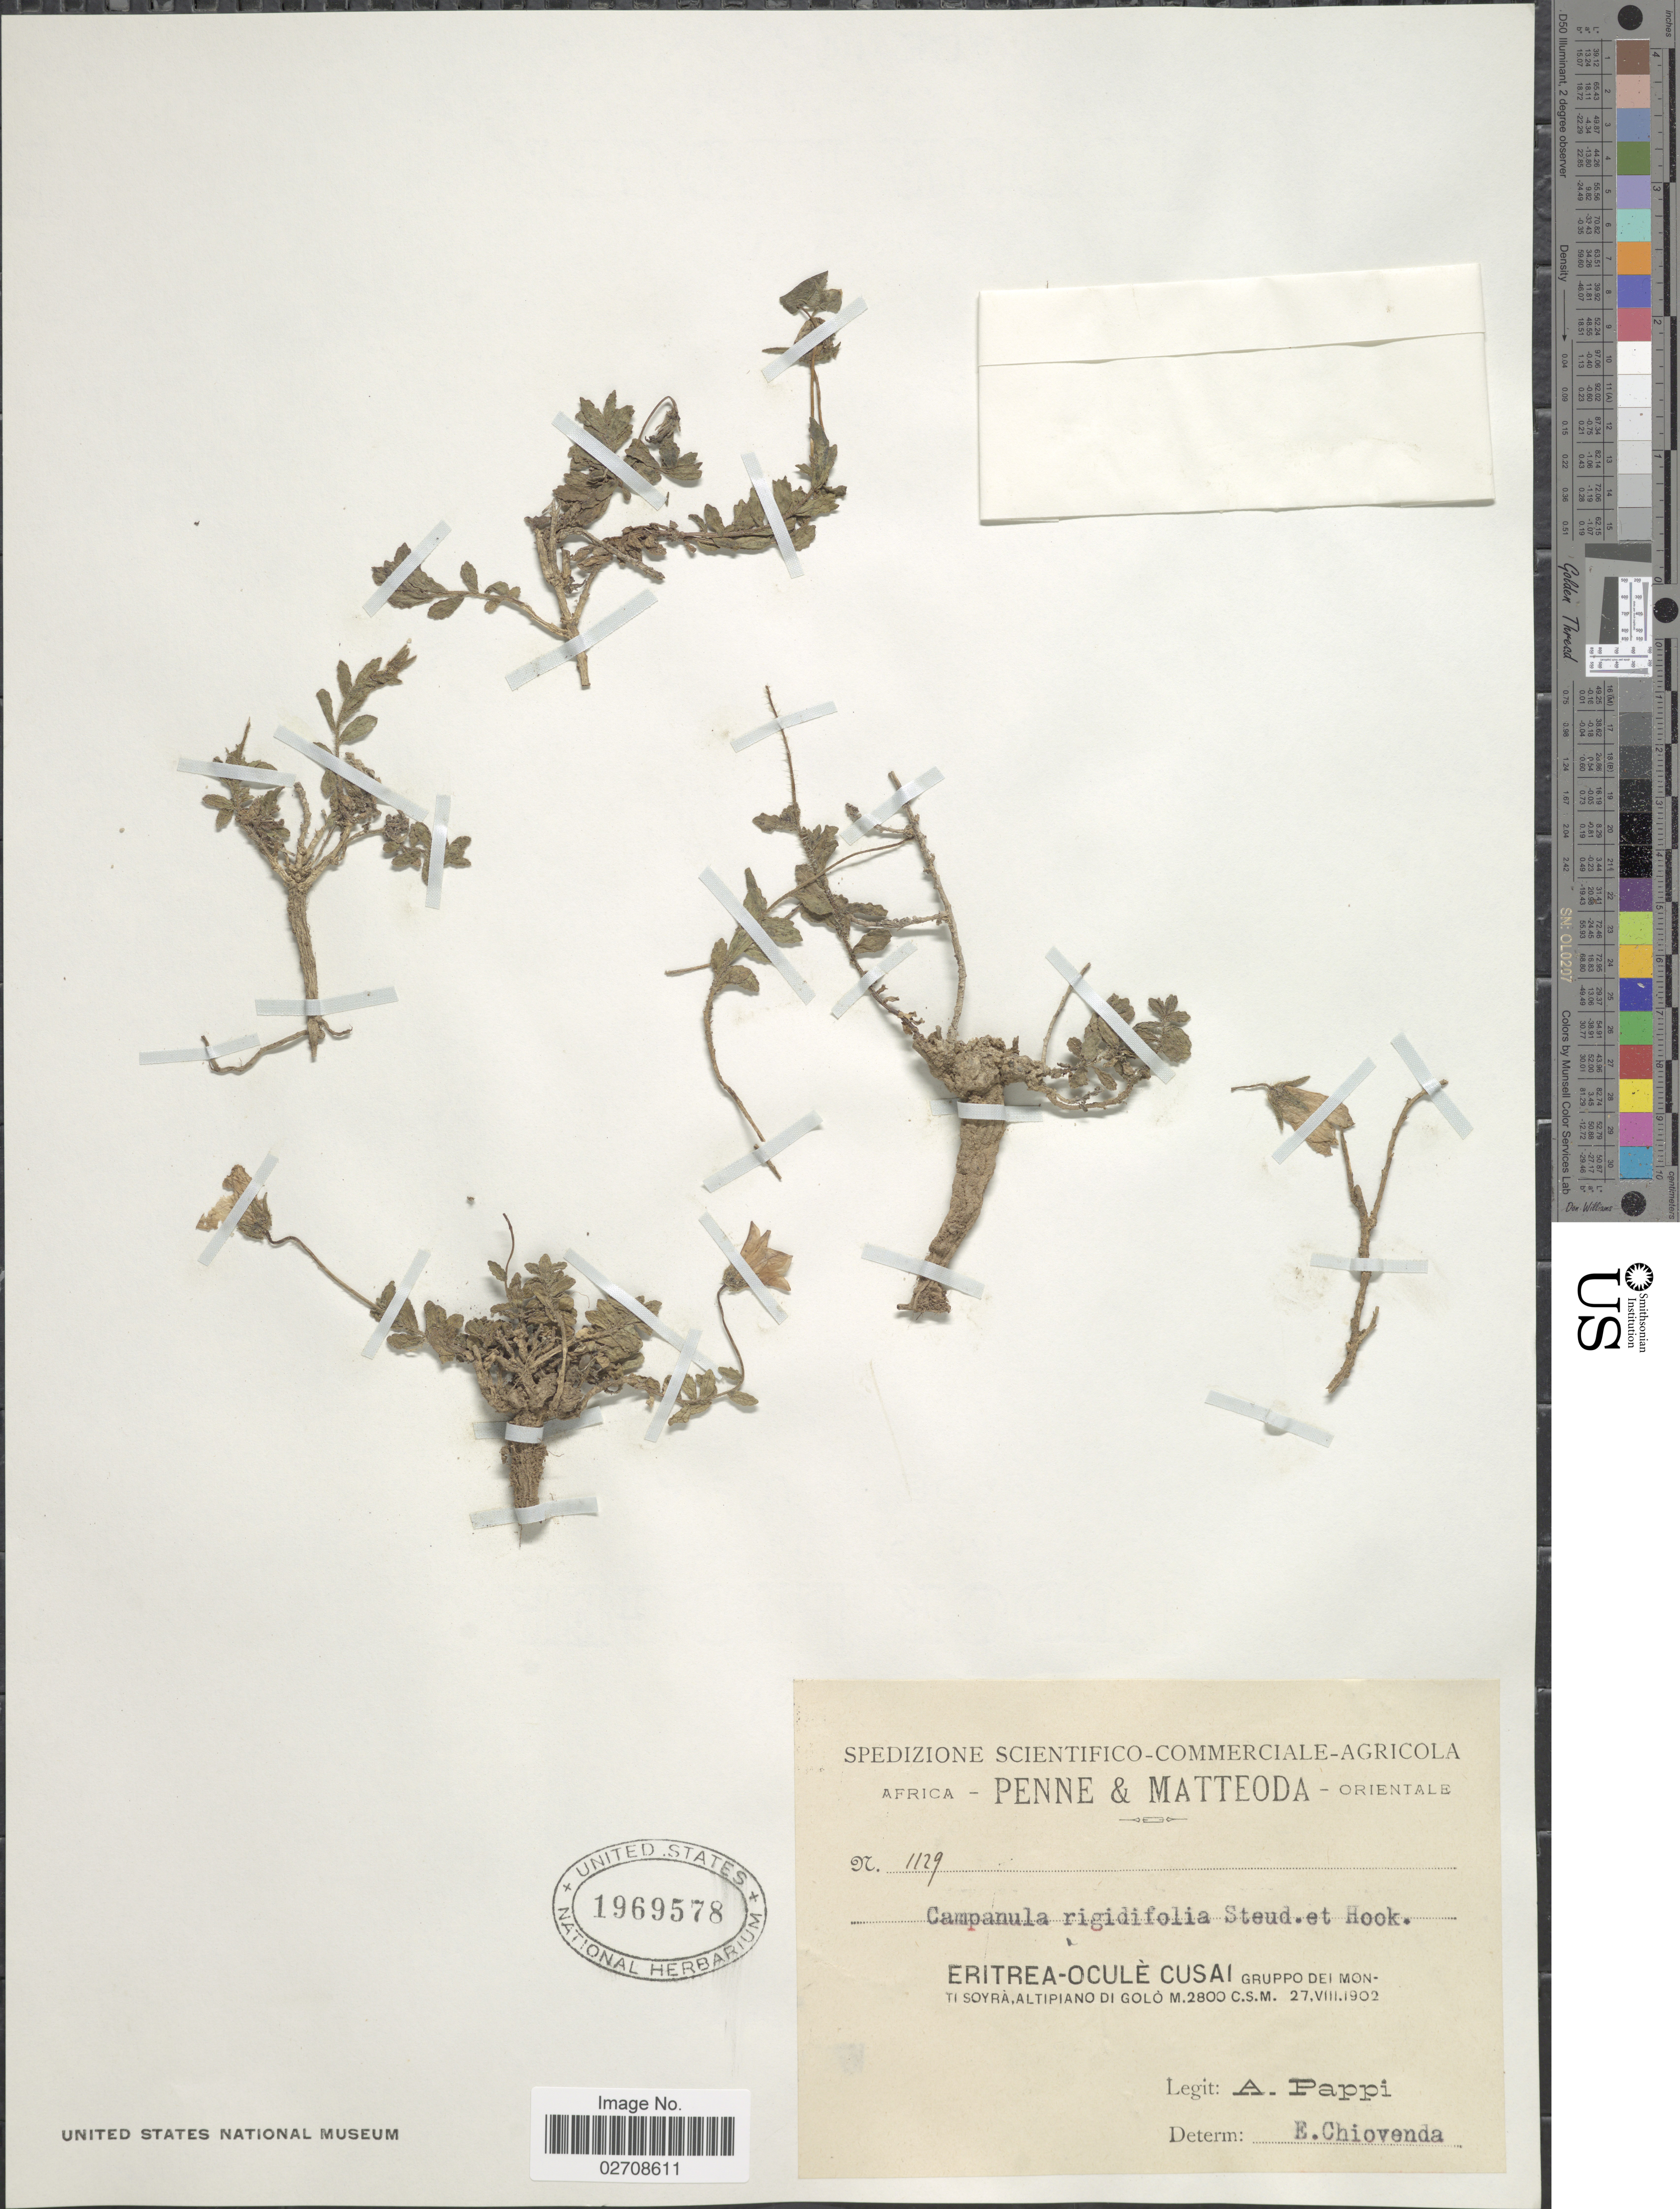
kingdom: Plantae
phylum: Tracheophyta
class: Magnoliopsida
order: Asterales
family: Campanulaceae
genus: Campanula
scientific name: Campanula rigidipila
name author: Steud. & Hochst. ex A. Rich.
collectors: A. Pappi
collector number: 1129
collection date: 1902-08-27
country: Eritrea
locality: Eritrea-Ocule Cusai gruppo dei Monti Soyra, Altipiano di golo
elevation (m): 2800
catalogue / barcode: US 1969578